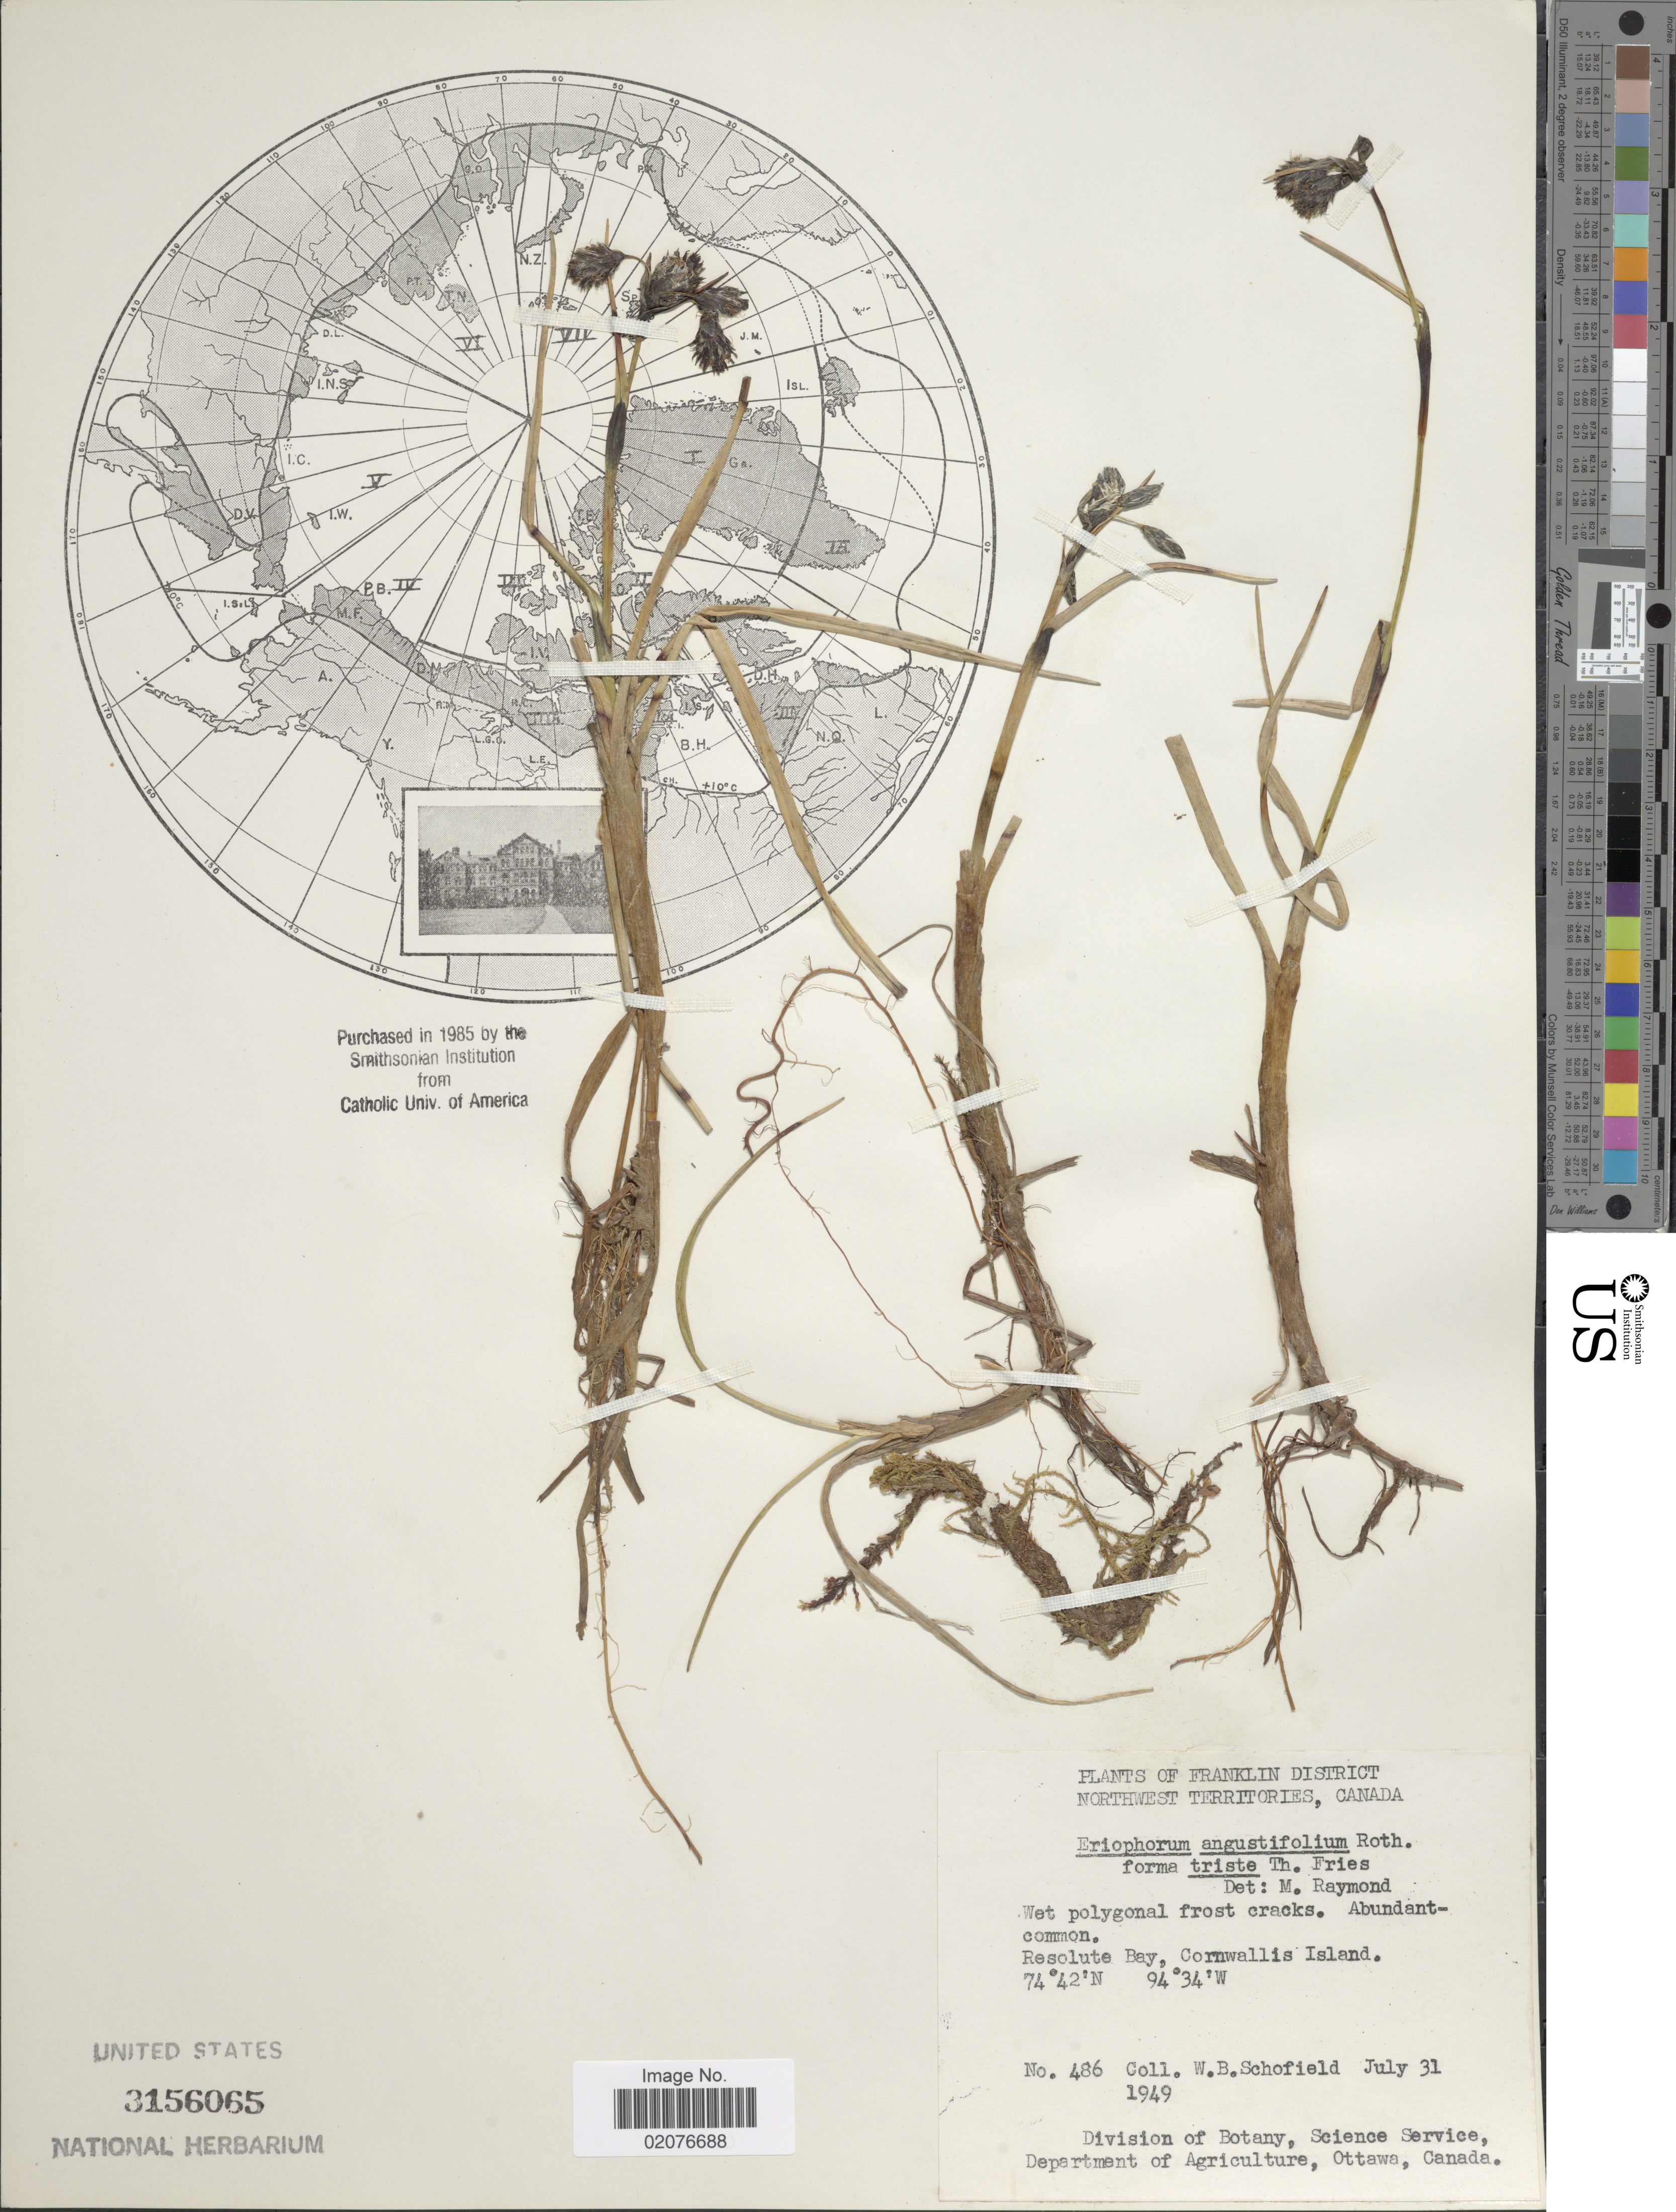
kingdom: Plantae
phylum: Tracheophyta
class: Liliopsida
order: Poales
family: Cyperaceae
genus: Eriophorum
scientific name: Eriophorum angustifolium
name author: Honck.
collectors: W. Schofield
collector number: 486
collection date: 1949-07-31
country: Canada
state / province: Northwest Territories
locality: Franklin District, Resolute Bay, Cornwallis Island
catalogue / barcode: US 3156065